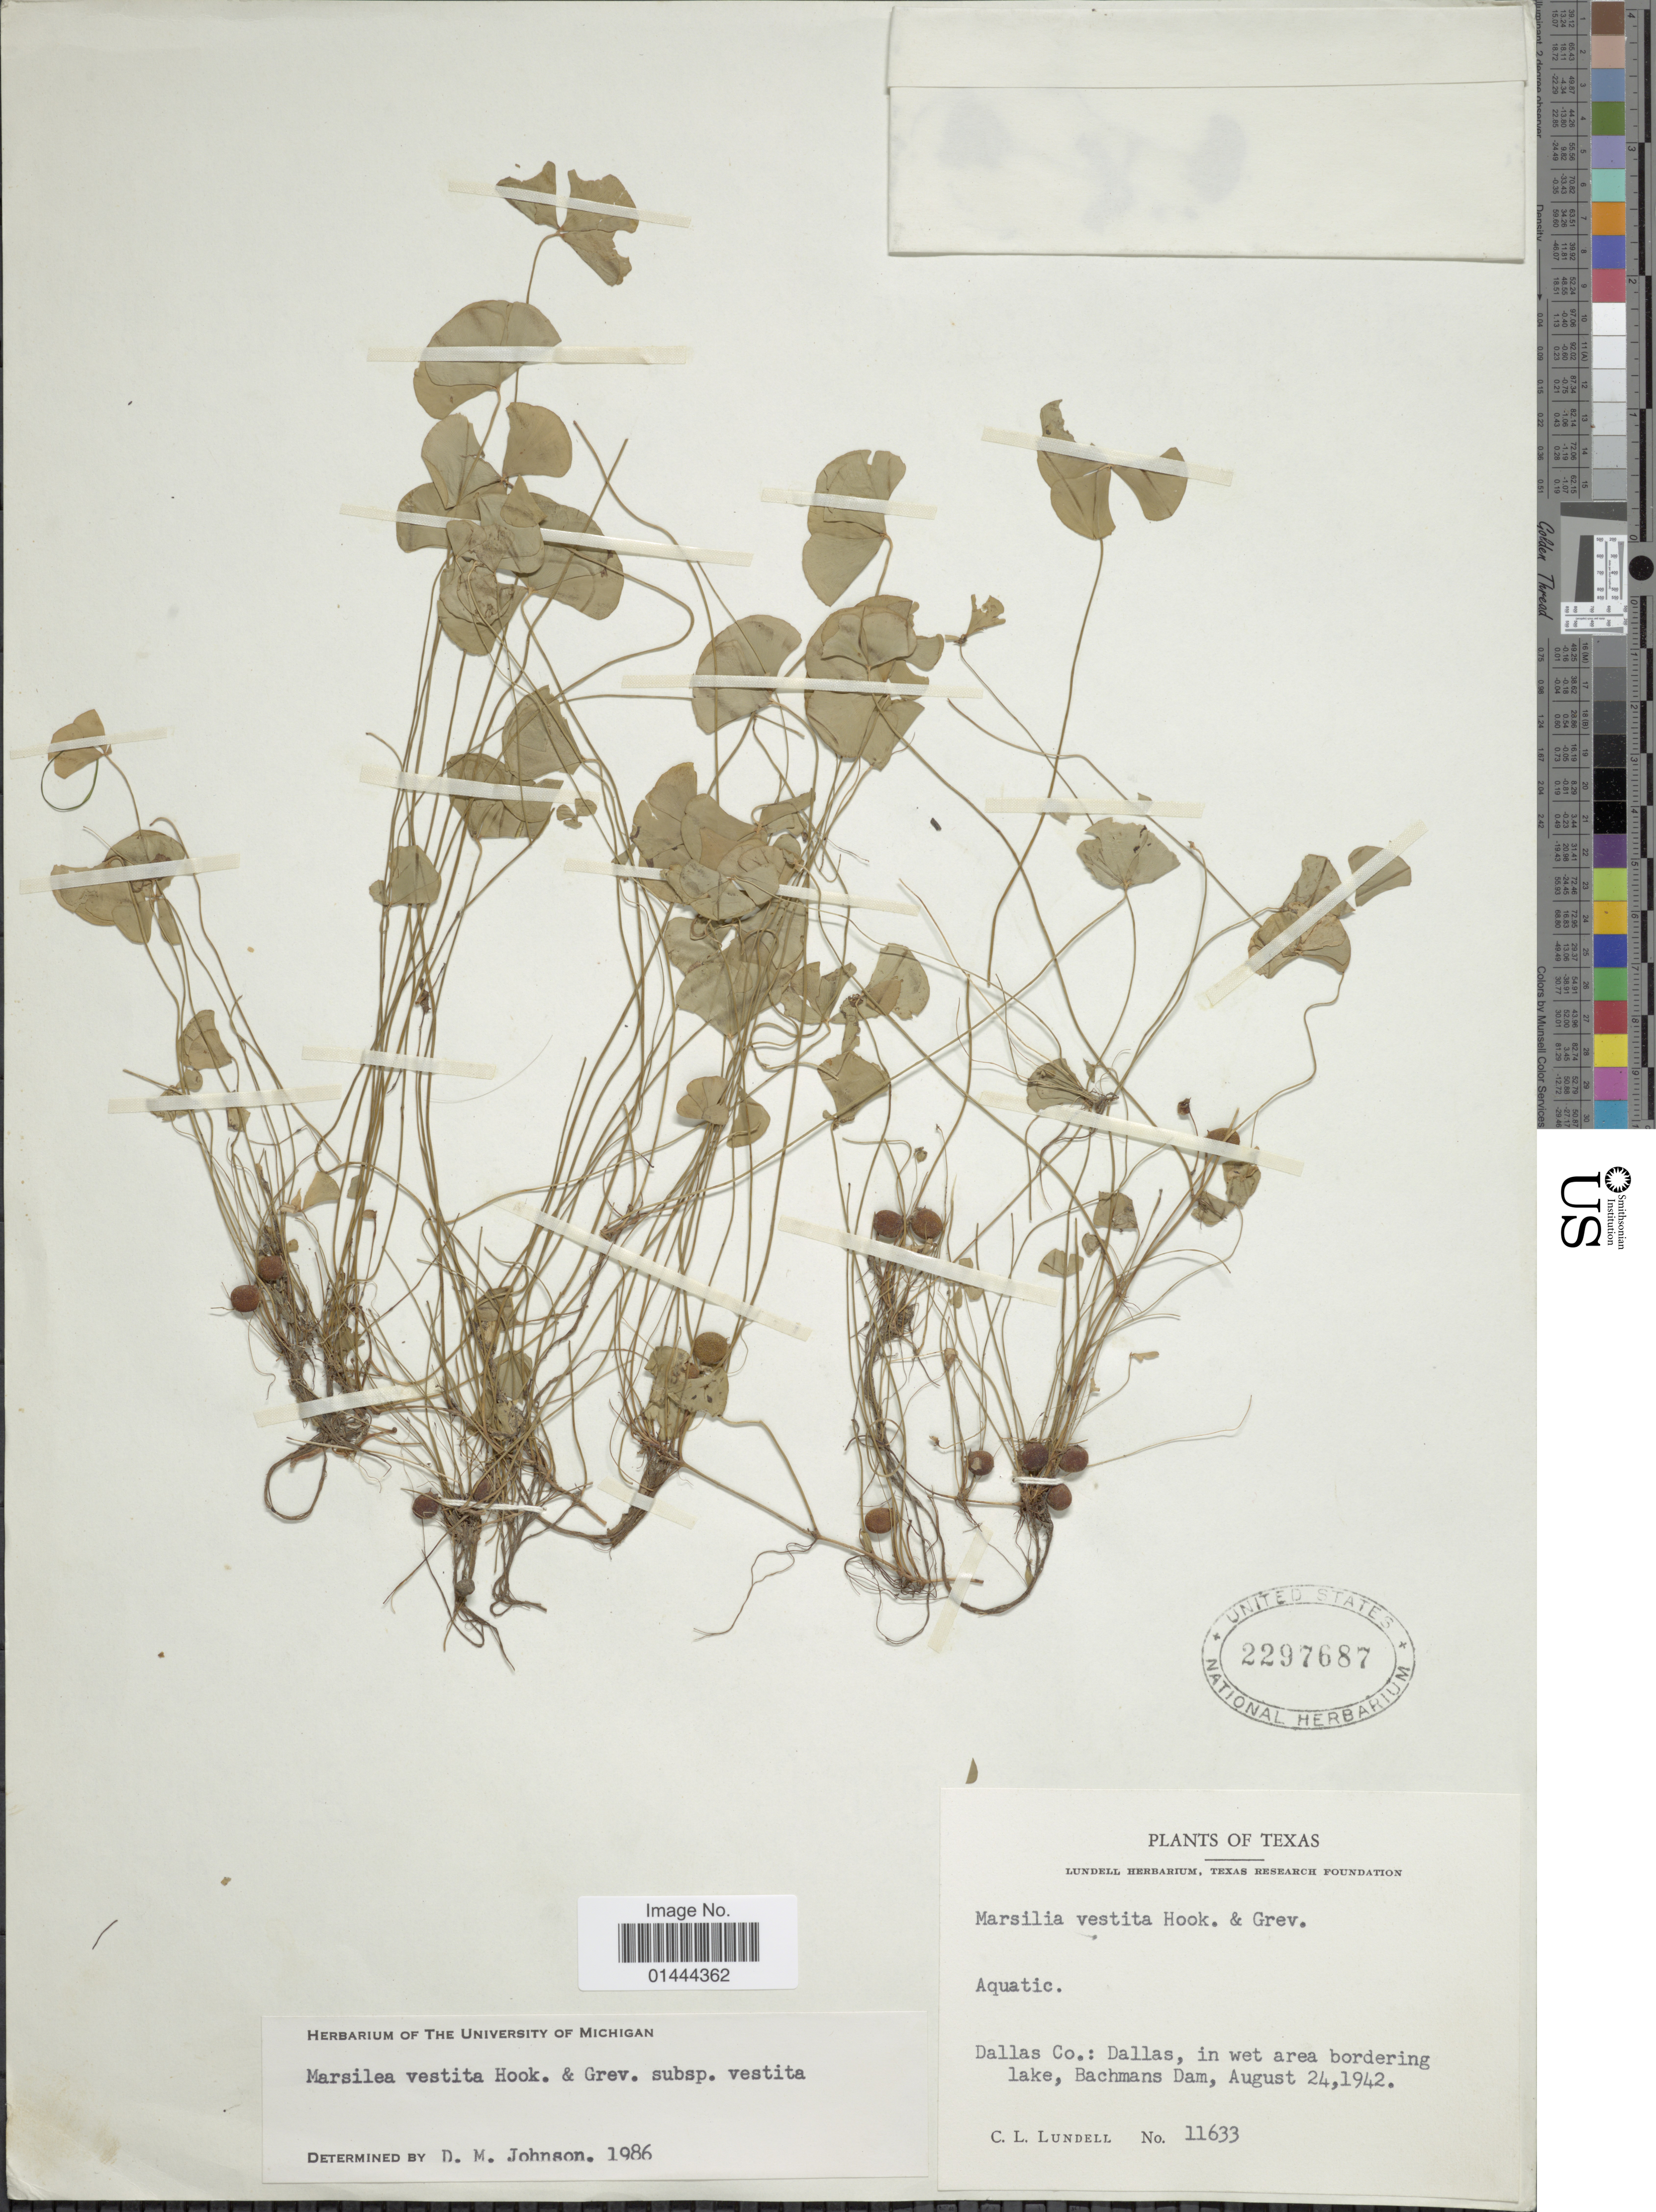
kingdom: Plantae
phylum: Tracheophyta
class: Polypodiopsida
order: Salviniales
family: Marsileaceae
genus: Marsilea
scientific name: Marsilea vestita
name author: Hook. & Grev.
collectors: C. L. Lundell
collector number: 11633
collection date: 1942-05-24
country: United States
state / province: Texas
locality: Dallas Co.: Dallas, in wet area bordering lake, Bachmans Dam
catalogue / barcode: US 2297687